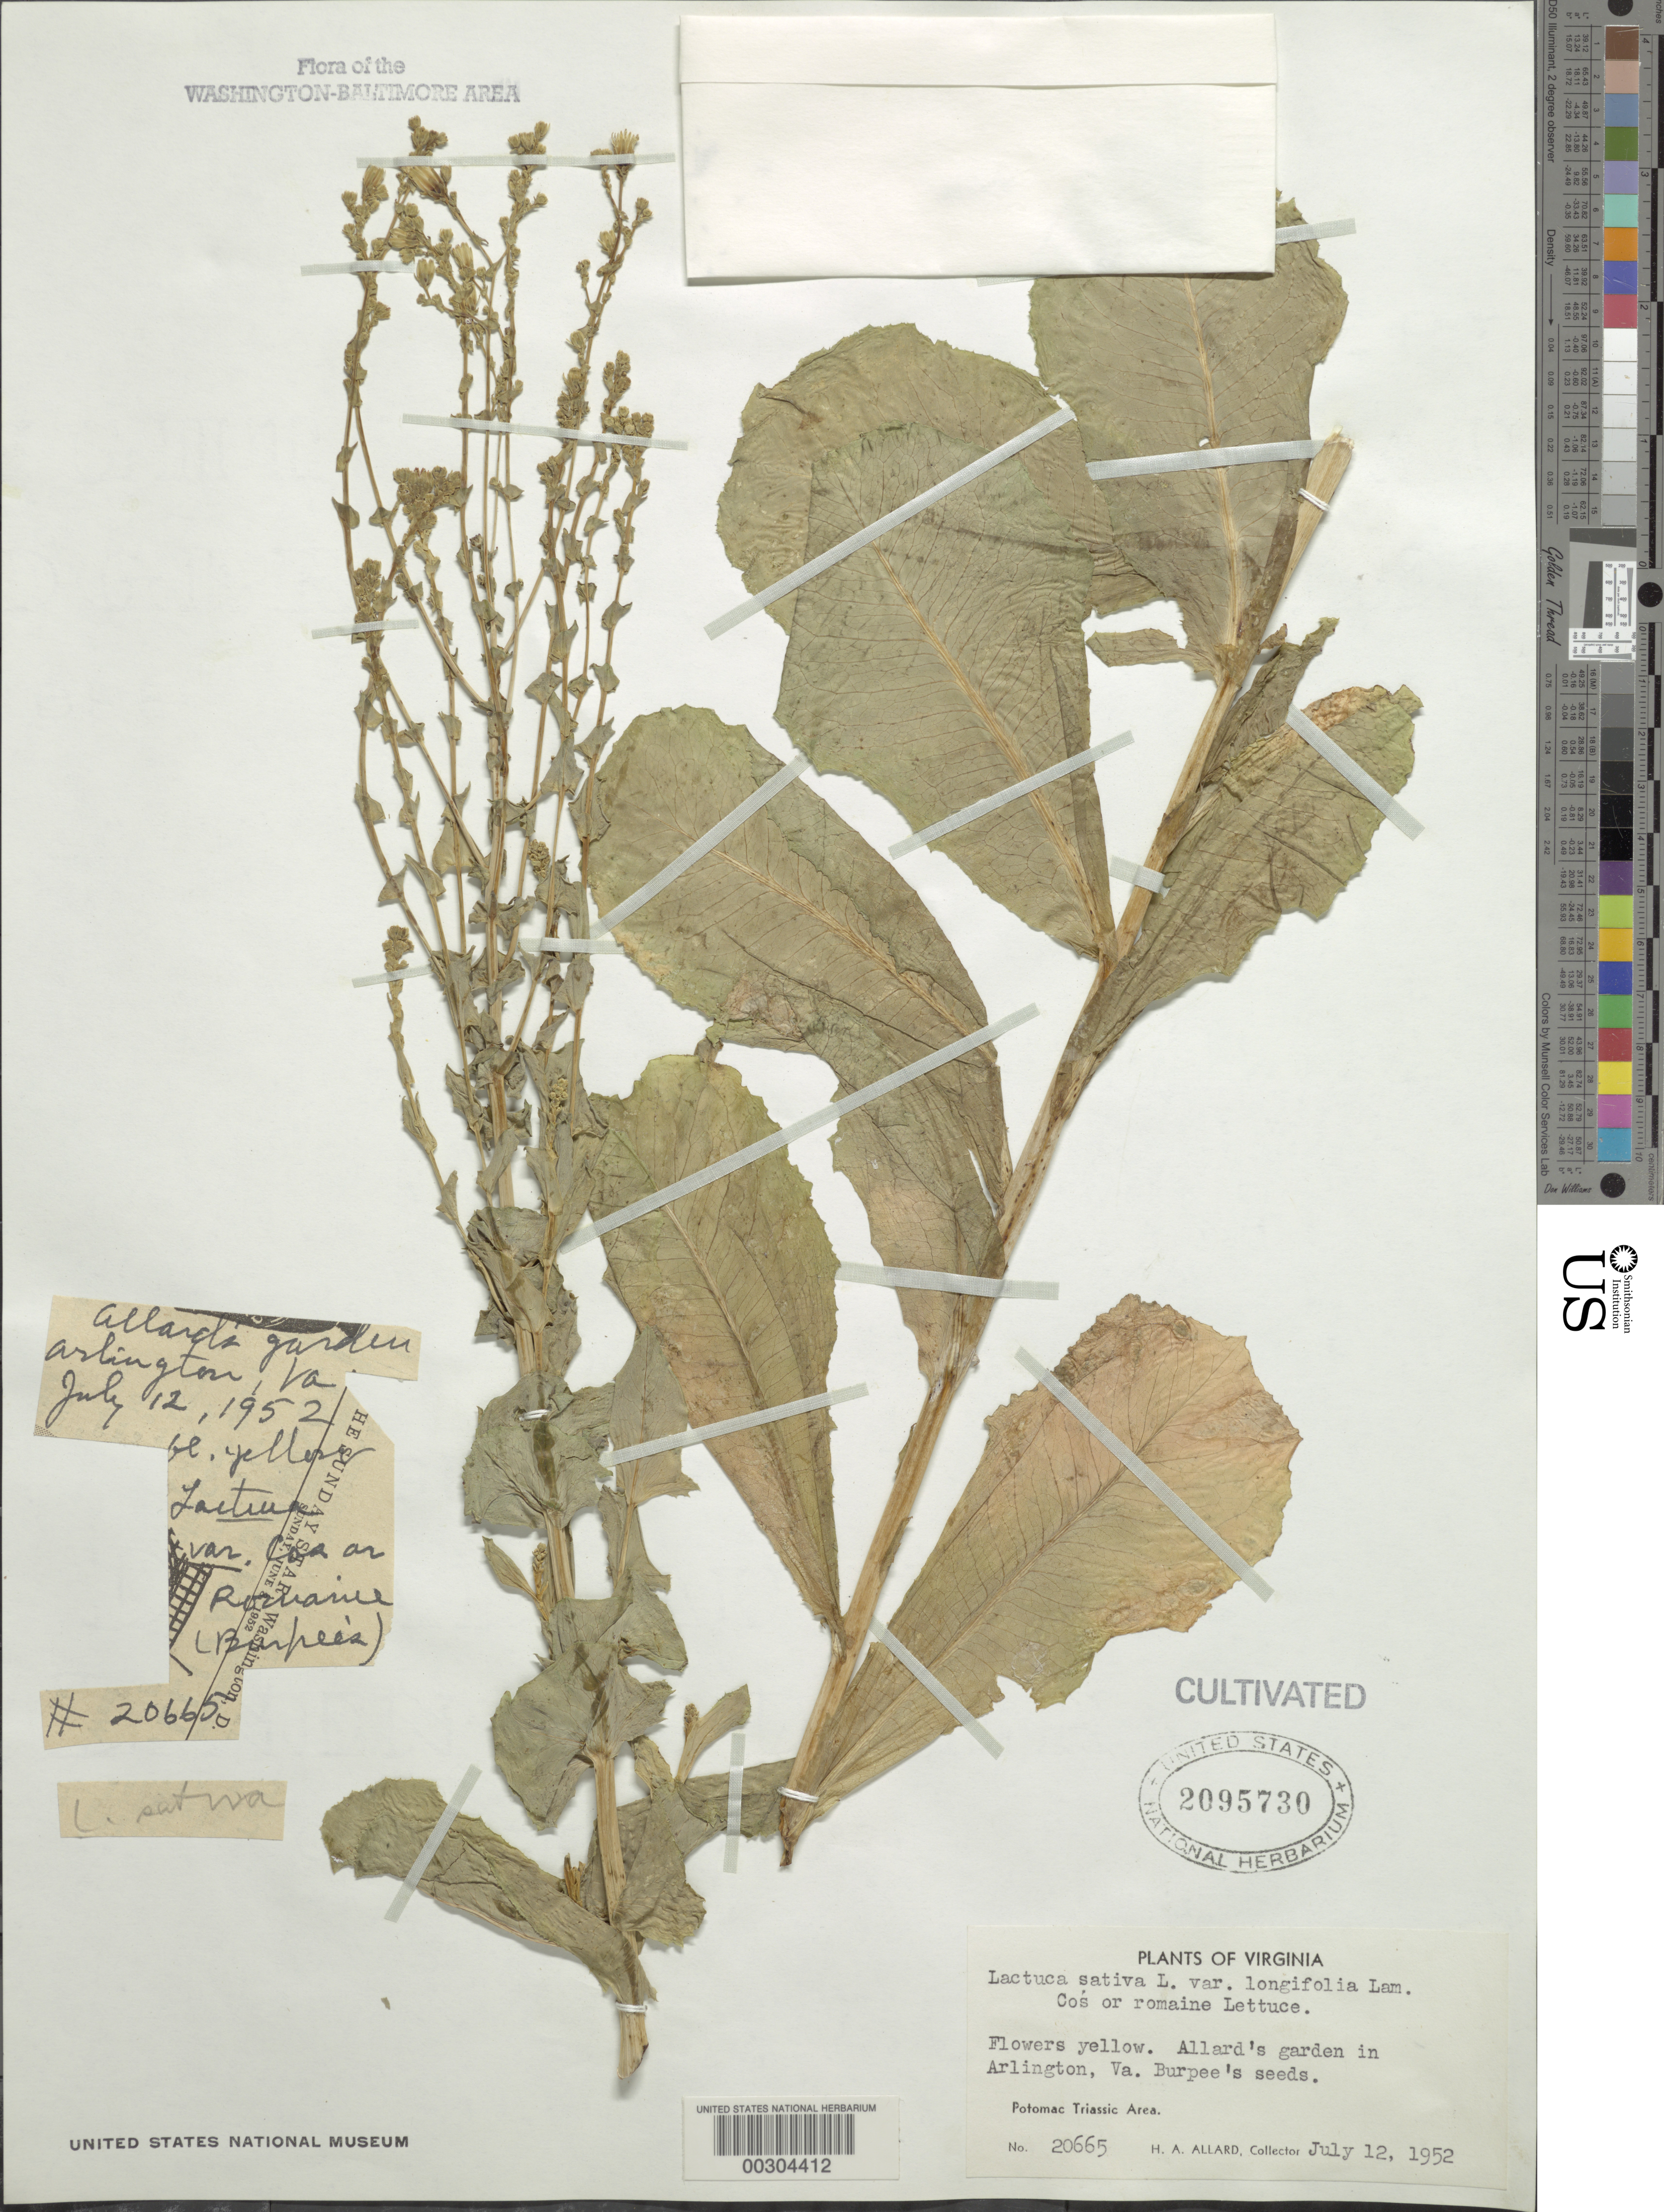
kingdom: Plantae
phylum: Tracheophyta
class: Magnoliopsida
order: Asterales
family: Asteraceae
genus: Lactuca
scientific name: Lactuca sativa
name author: L.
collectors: H. A. Allard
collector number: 20665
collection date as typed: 12 Jul 1952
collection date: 1952-07-12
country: United States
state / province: Virginia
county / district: Arlington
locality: N Arlington, 3000 7th St, Allard's garden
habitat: Garden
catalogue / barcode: US 2095730